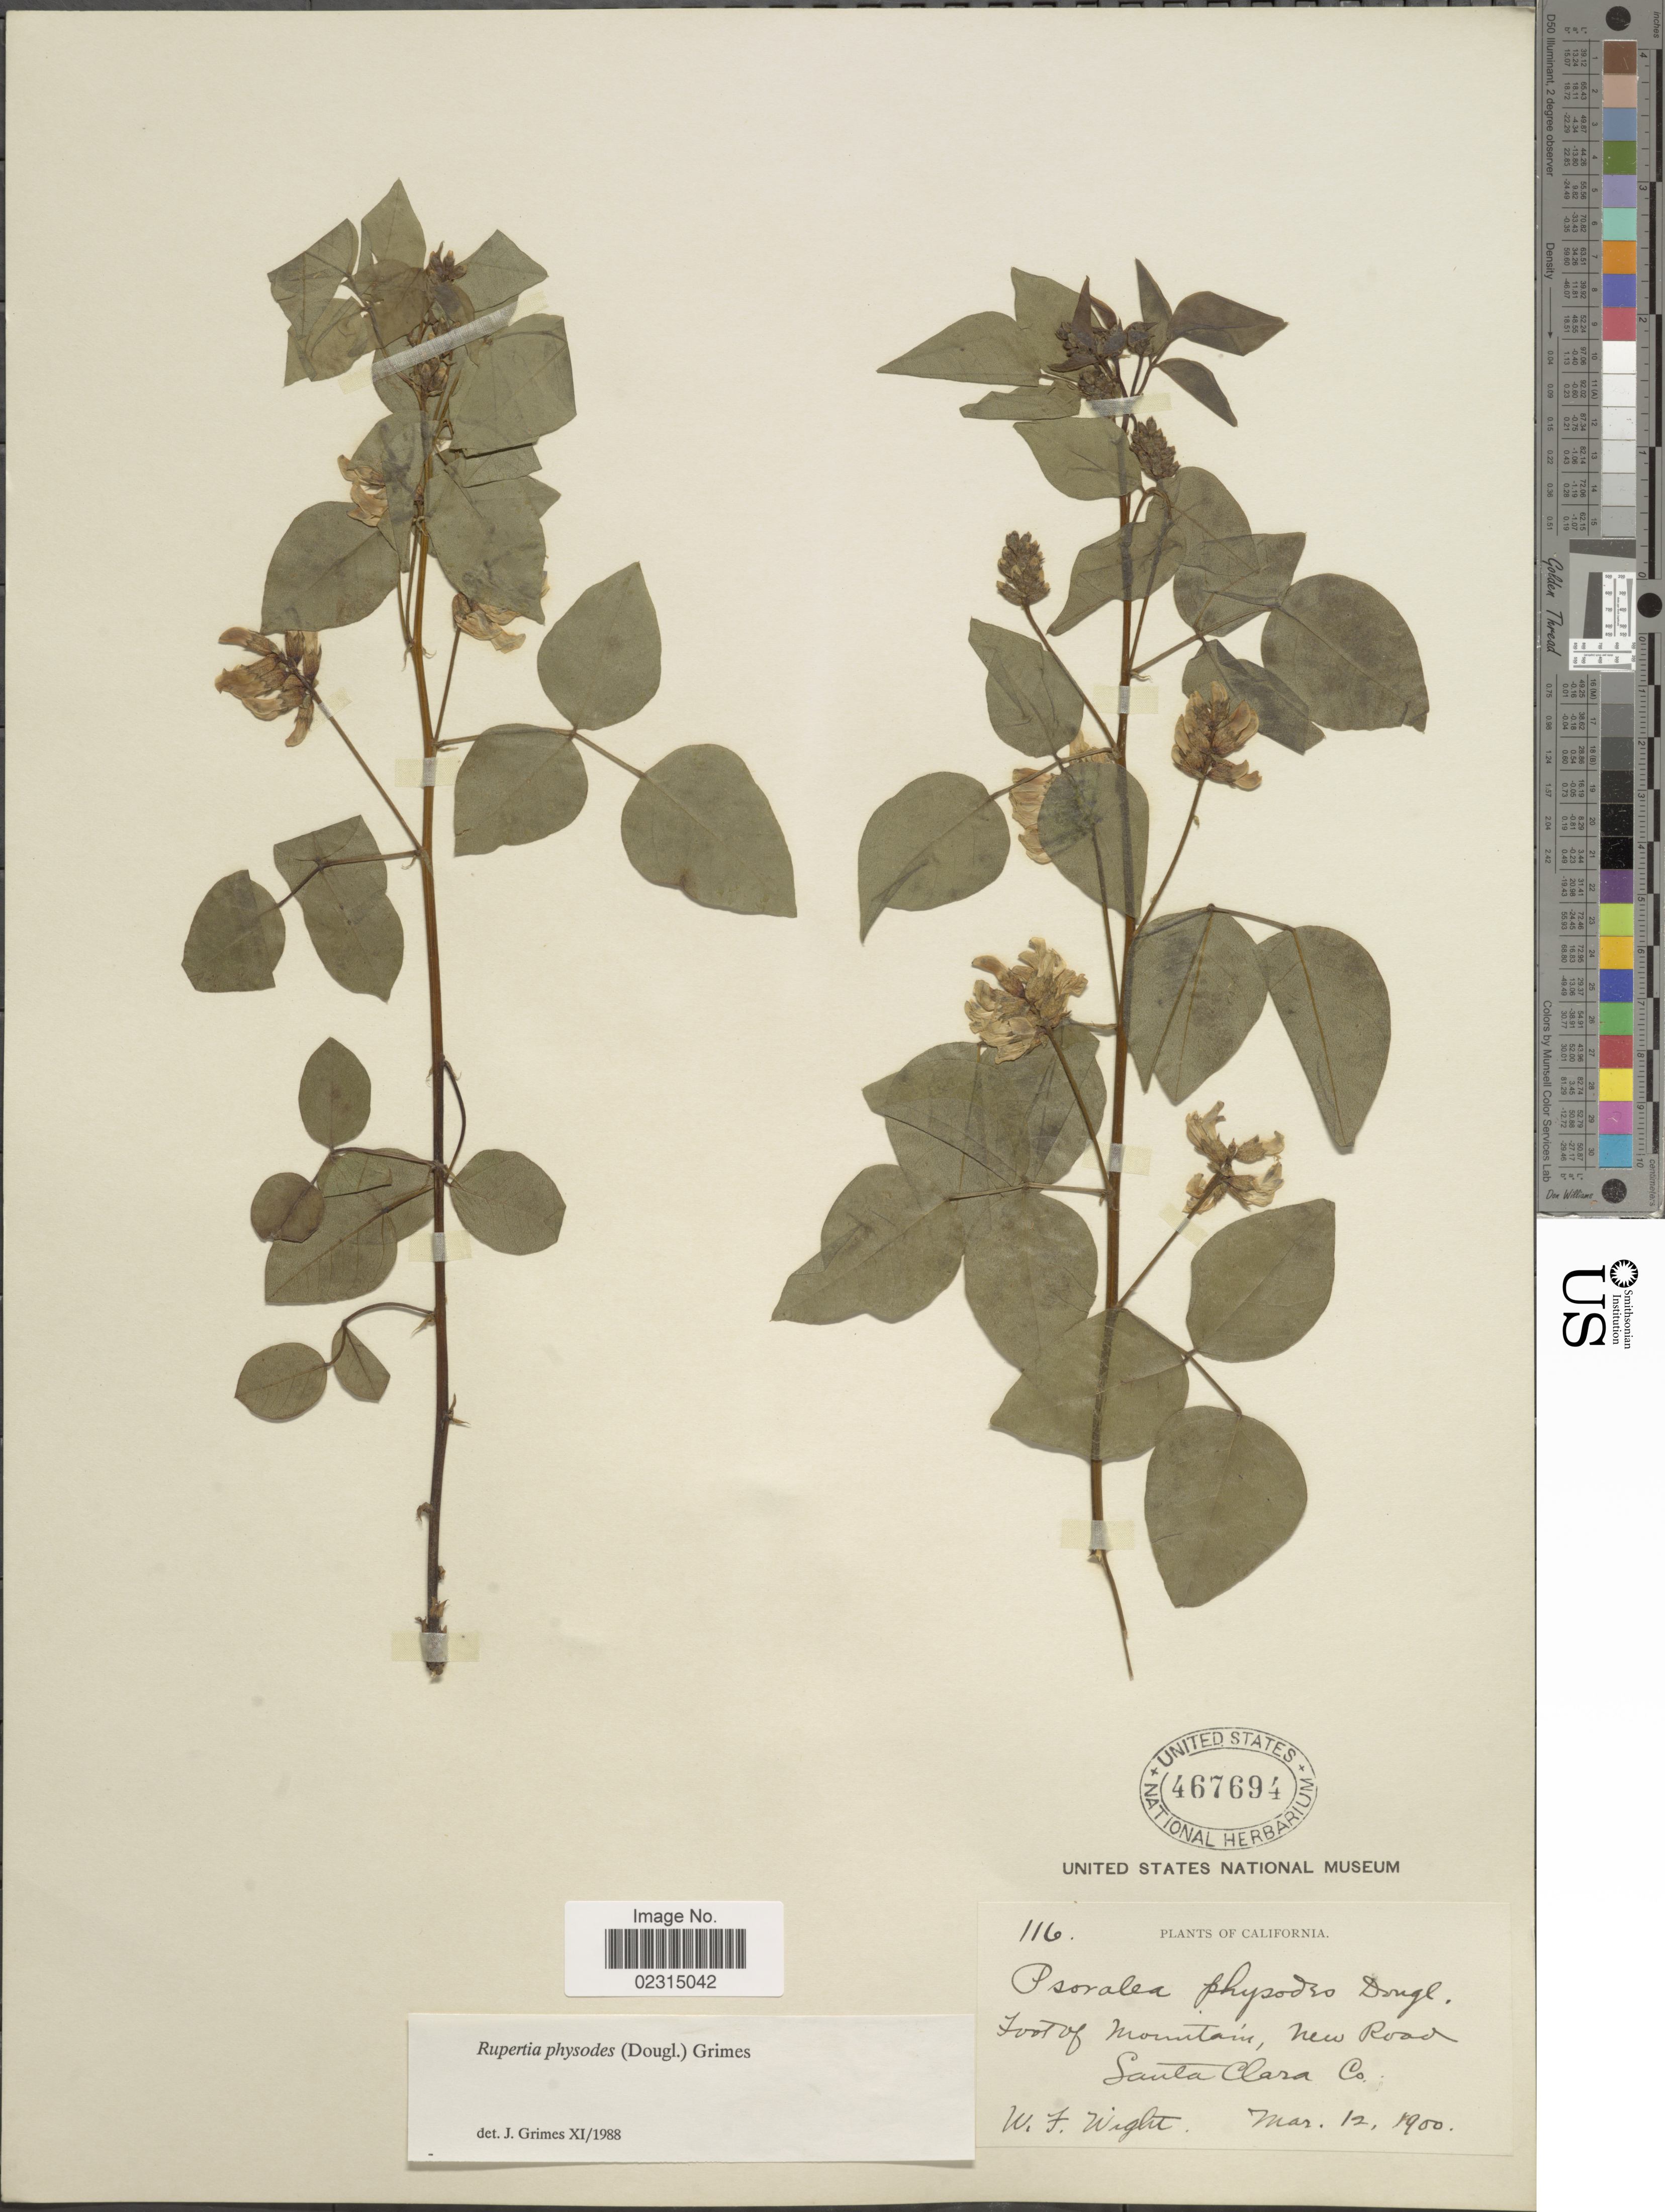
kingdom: Plantae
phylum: Tracheophyta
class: Magnoliopsida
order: Fabales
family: Fabaceae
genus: Rupertia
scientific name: Rupertia physodes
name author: (Douglas) J.W. Grimes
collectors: W. Wight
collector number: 116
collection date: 1900-03-12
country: United States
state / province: California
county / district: Santa Clara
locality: Foot of Mountains, New Road Santa Clara Co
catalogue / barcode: US 467694